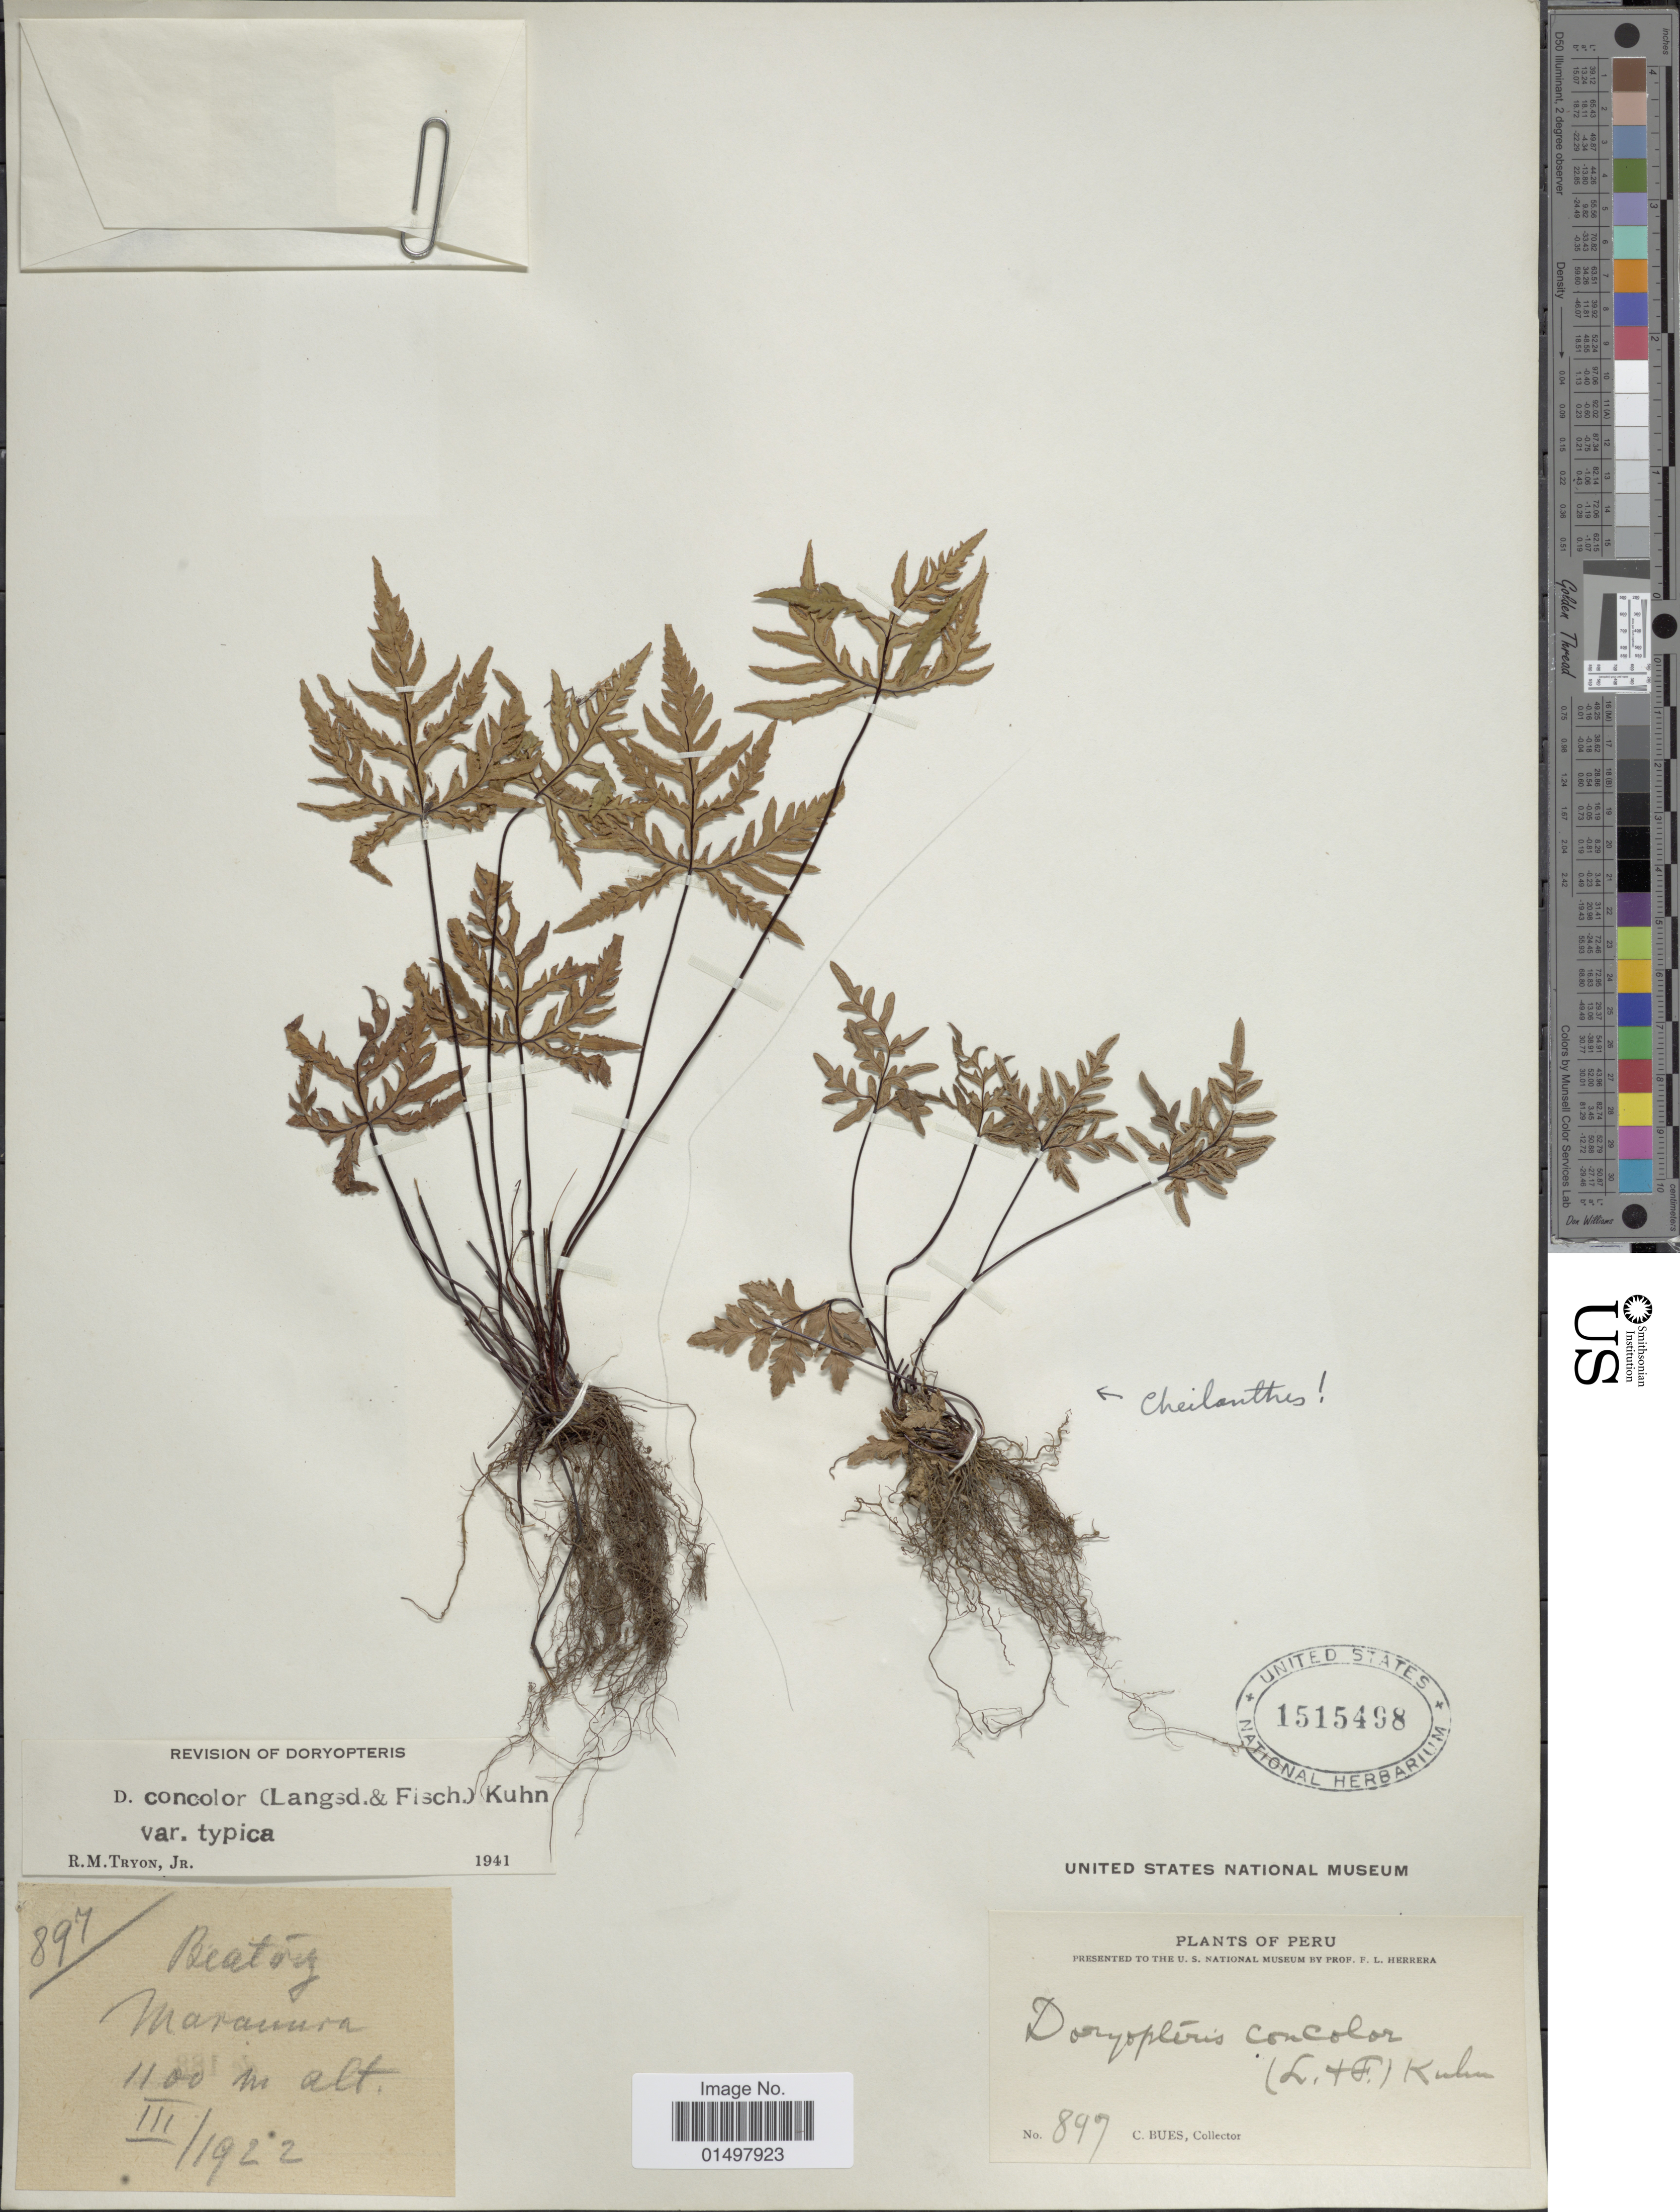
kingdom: Plantae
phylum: Tracheophyta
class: Polypodiopsida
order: Polypodiales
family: Pteridaceae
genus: Doryopteris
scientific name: Doryopteris concolor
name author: (Langsd. & Fisch.) Kuhn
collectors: C. Bues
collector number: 897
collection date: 1922-03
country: Peru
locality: Beatoy. Maranura.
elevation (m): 1100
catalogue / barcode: US 1515498